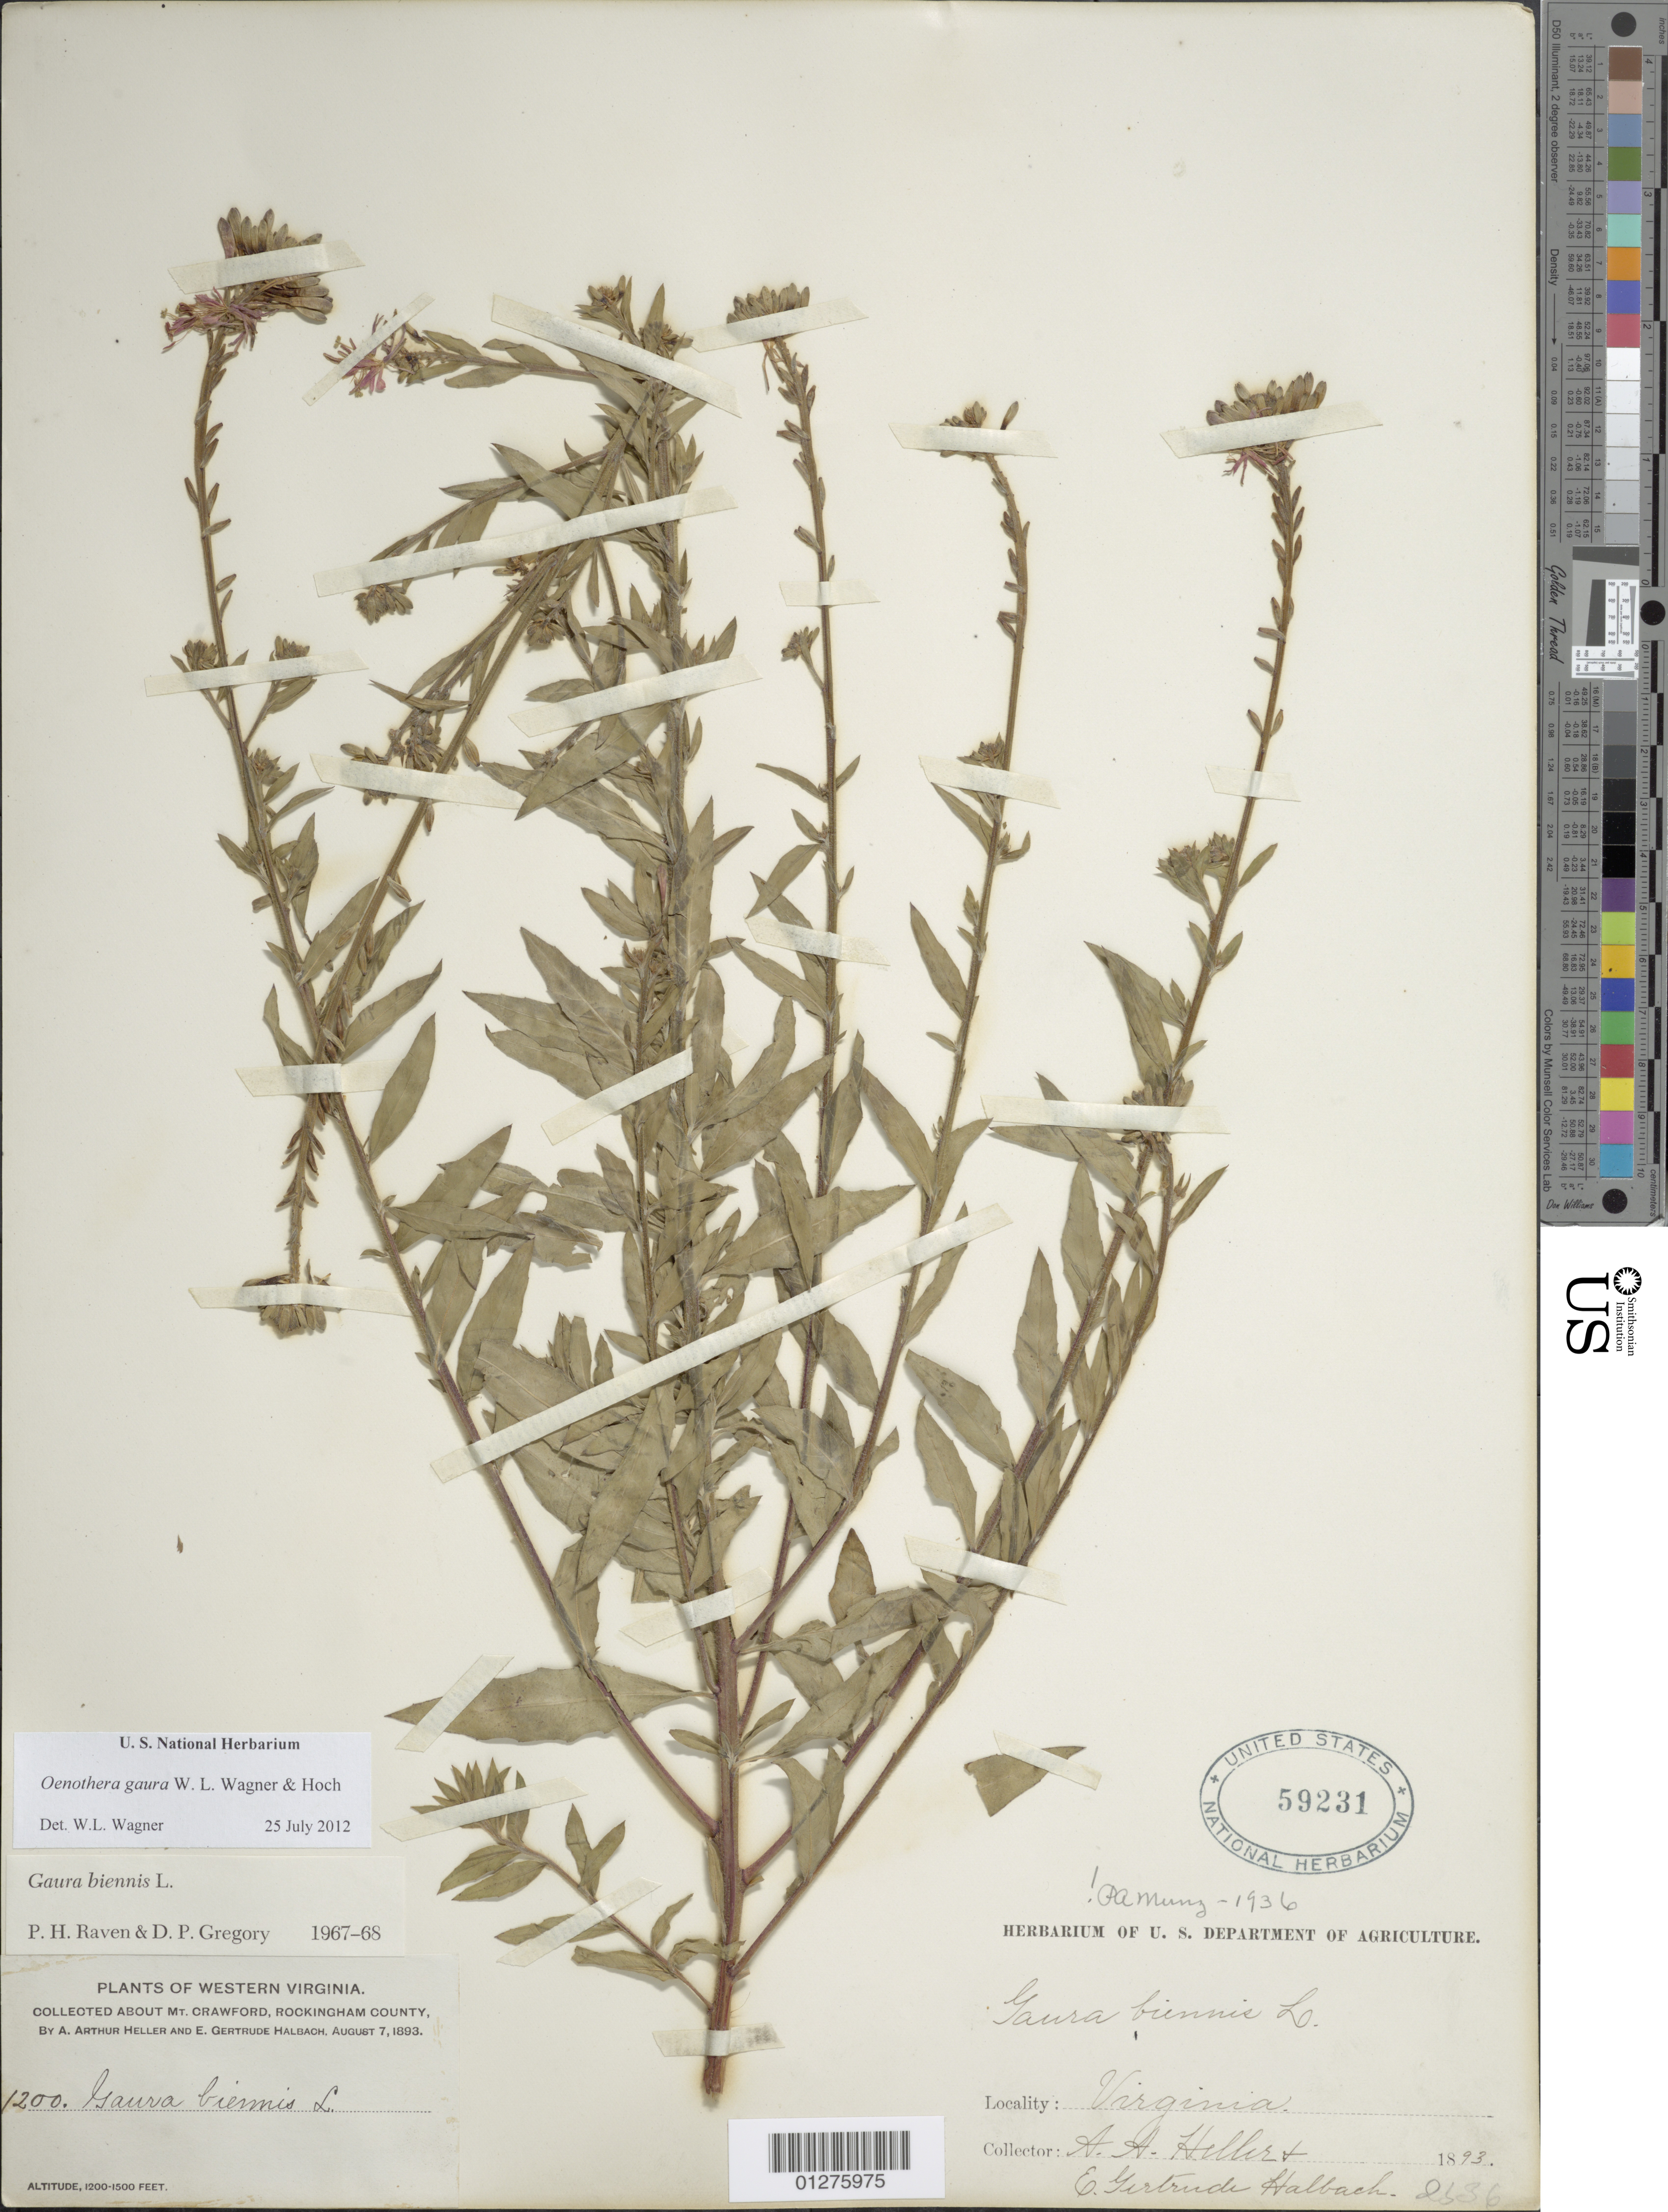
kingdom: Plantae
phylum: Tracheophyta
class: Magnoliopsida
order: Myrtales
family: Onagraceae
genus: Oenothera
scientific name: Oenothera gaura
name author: W.L. Wagner & Hoch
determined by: Wagner, W. L., (BOT), Smithsonian Institution - National Museum of Natural History (UNITED STATES)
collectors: A. A. Heller & E. G. Halbach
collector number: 1200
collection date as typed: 07 Aug 1893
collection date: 1893-08-07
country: United States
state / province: Virginia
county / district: Rockingham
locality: About Mt. Crawford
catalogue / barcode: US 59231